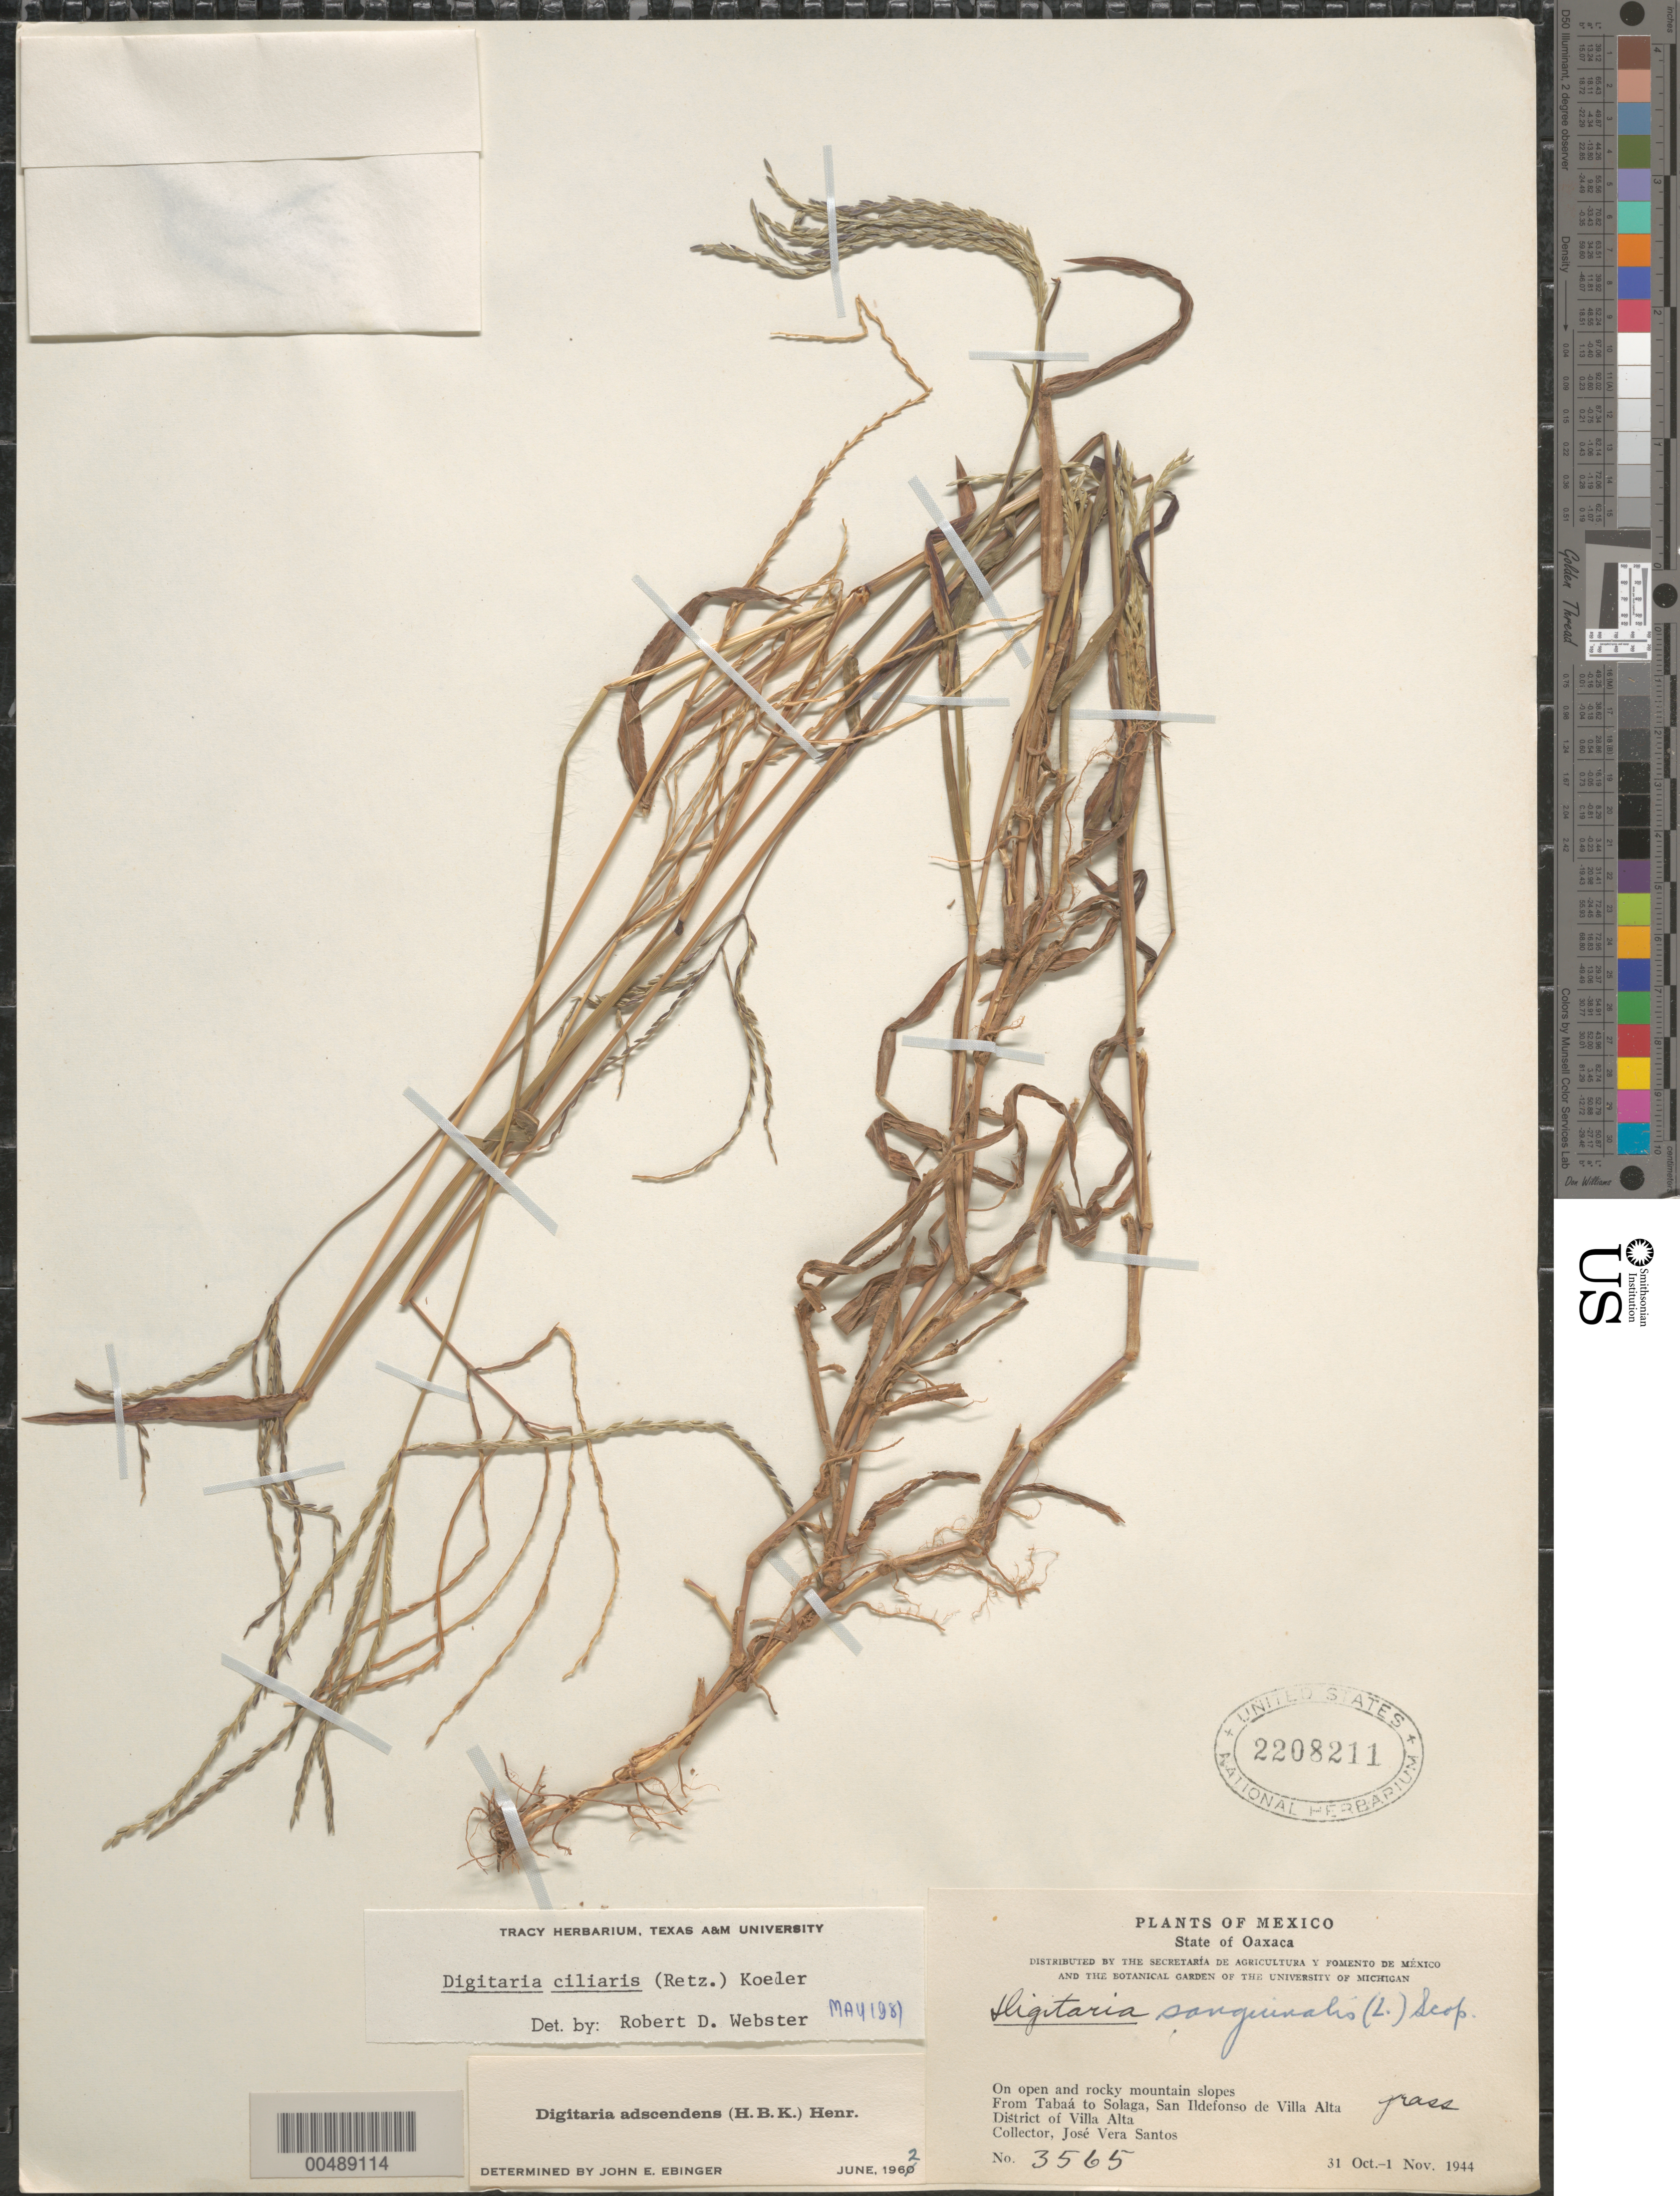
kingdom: Plantae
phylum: Tracheophyta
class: Liliopsida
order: Poales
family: Poaceae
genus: Digitaria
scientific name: Digitaria ciliaris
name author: (Retz.) Koeler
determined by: Webster, Robert D.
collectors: J. V. Santos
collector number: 3565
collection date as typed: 31 Oct 1944 to 1 Nov 1944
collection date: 1944-10-31/1944-11-01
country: Mexico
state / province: Oaxaca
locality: From Tabaá to Solaga, San Ildefonso de Villa Alta, Villa Alta Dist.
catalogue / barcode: US 2208211